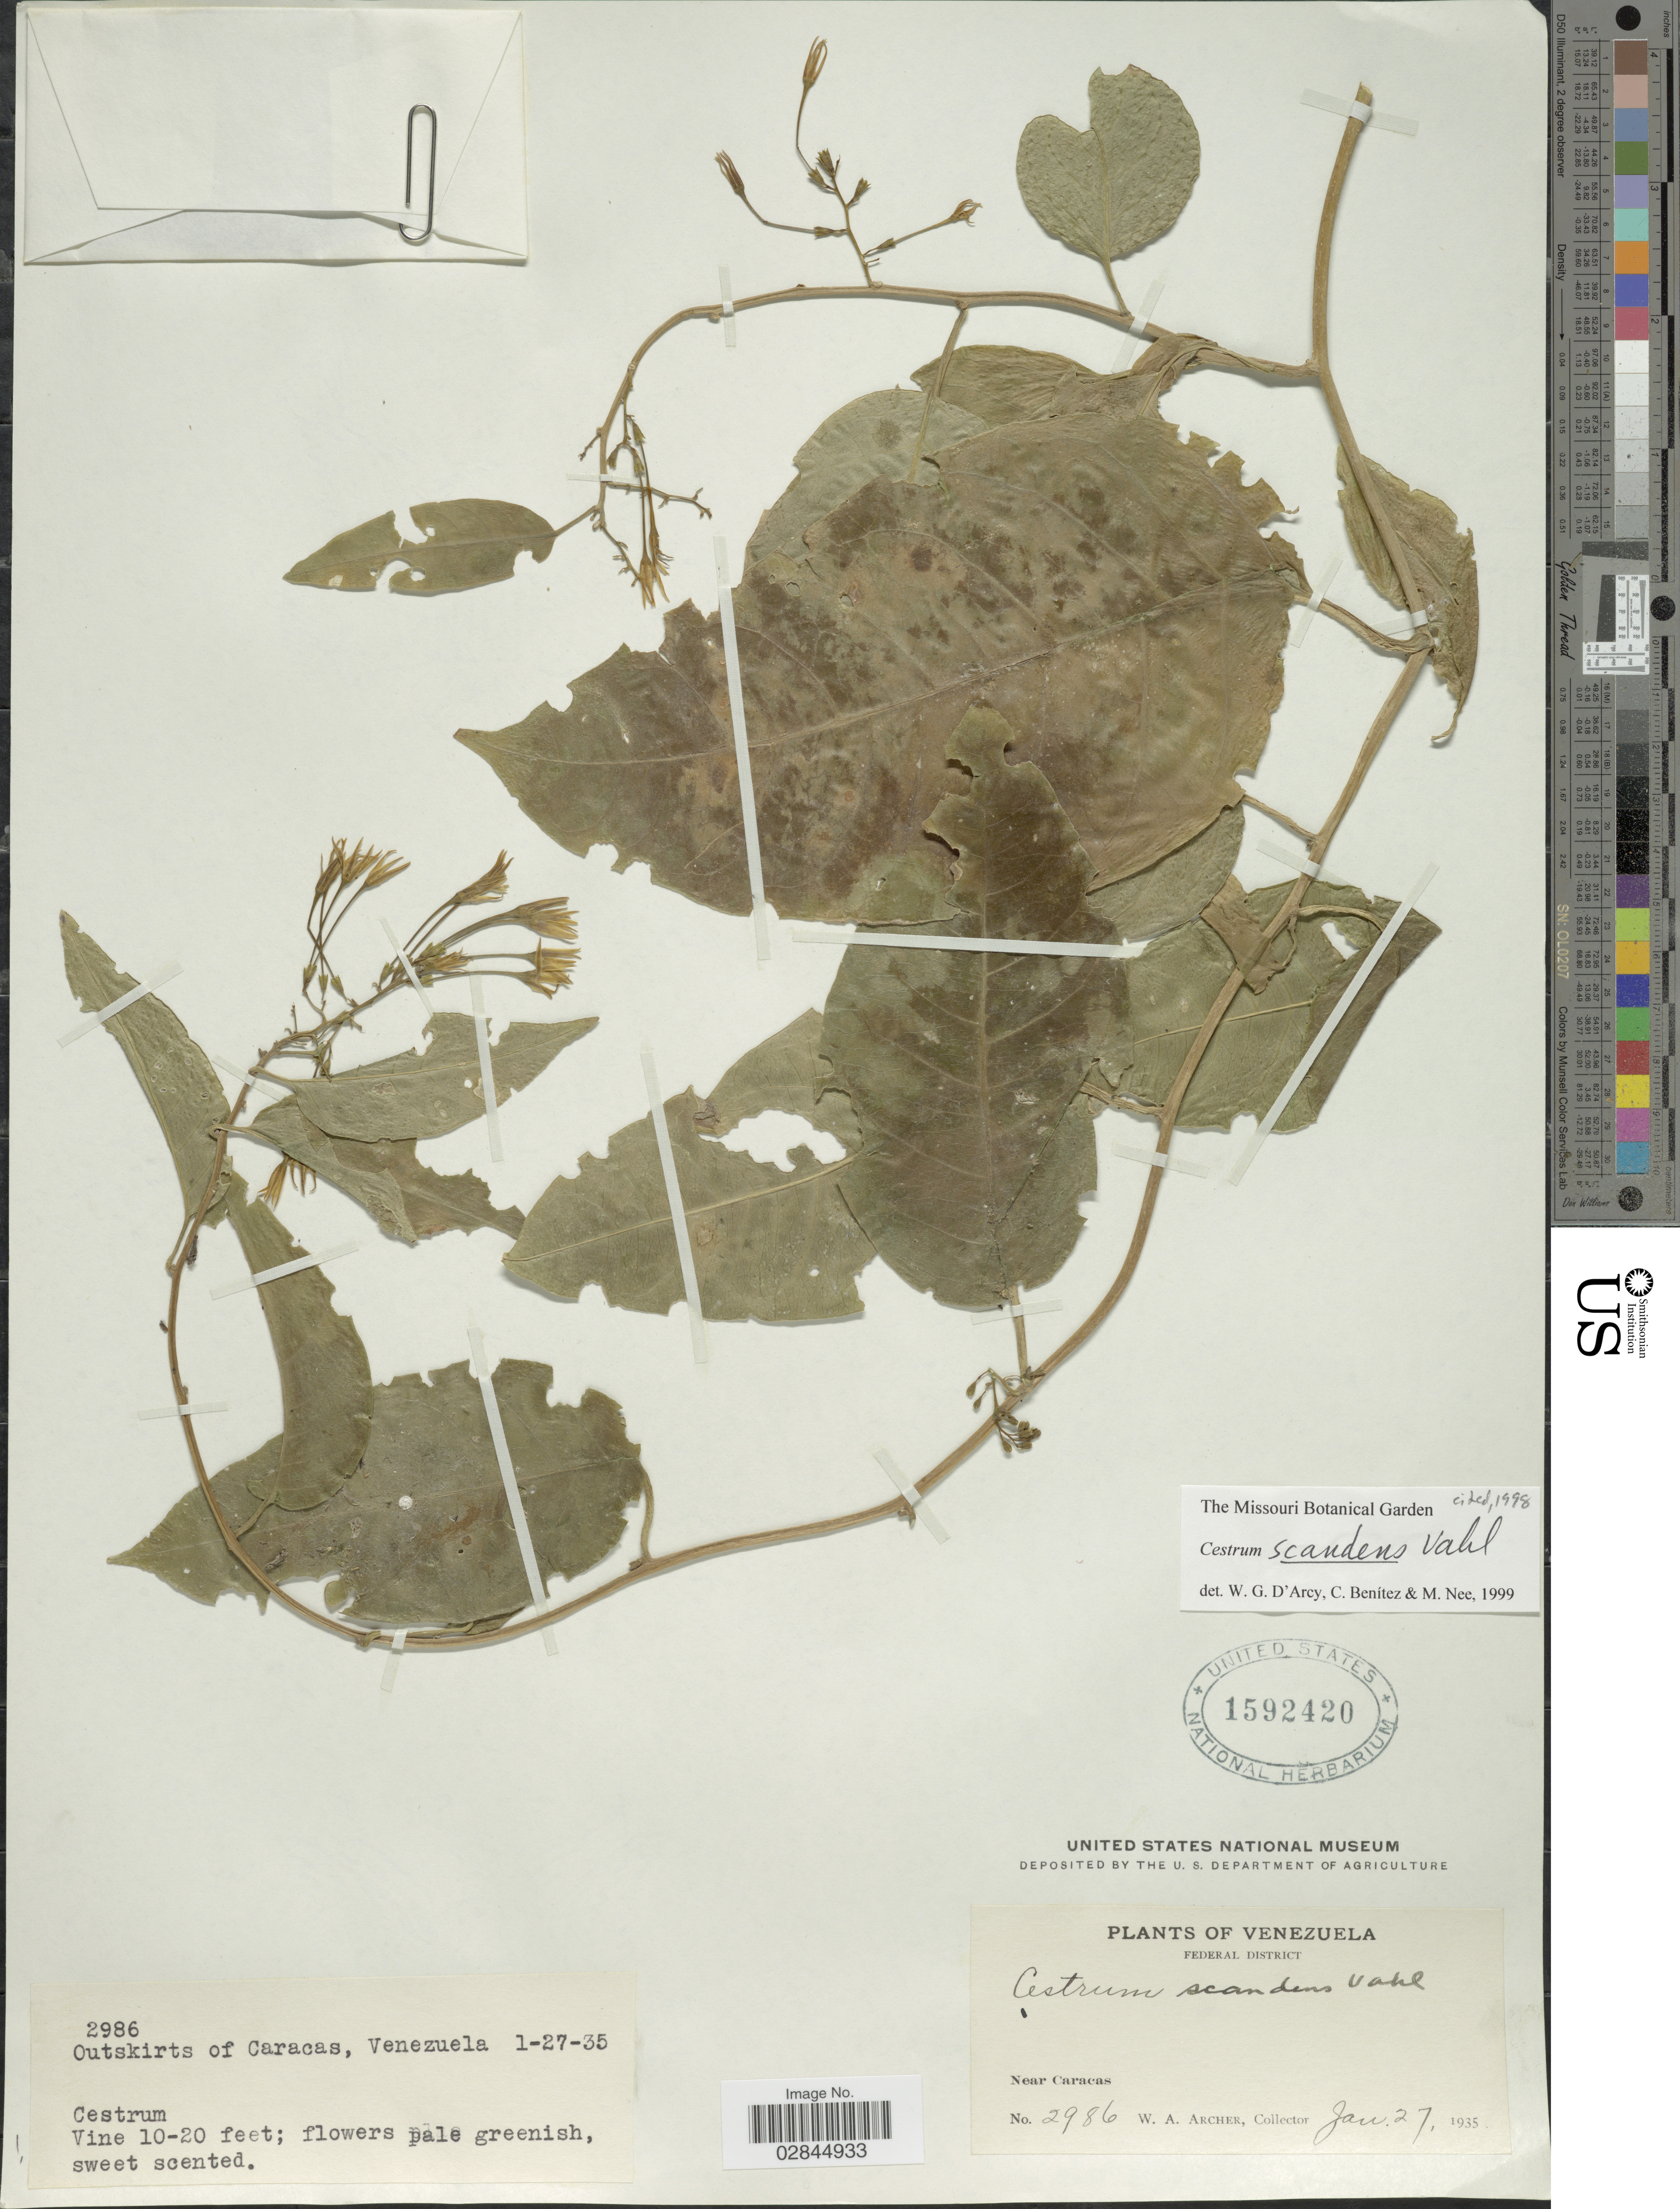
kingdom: Plantae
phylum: Tracheophyta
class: Magnoliopsida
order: Solanales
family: Solanaceae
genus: Cestrum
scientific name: Cestrum scandens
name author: Vahl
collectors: W. A. Archer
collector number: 2986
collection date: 1935-01-27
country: Venezuela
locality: Federal District. Near Caracas. Outskirts of Caracas.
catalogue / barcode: US 1592420